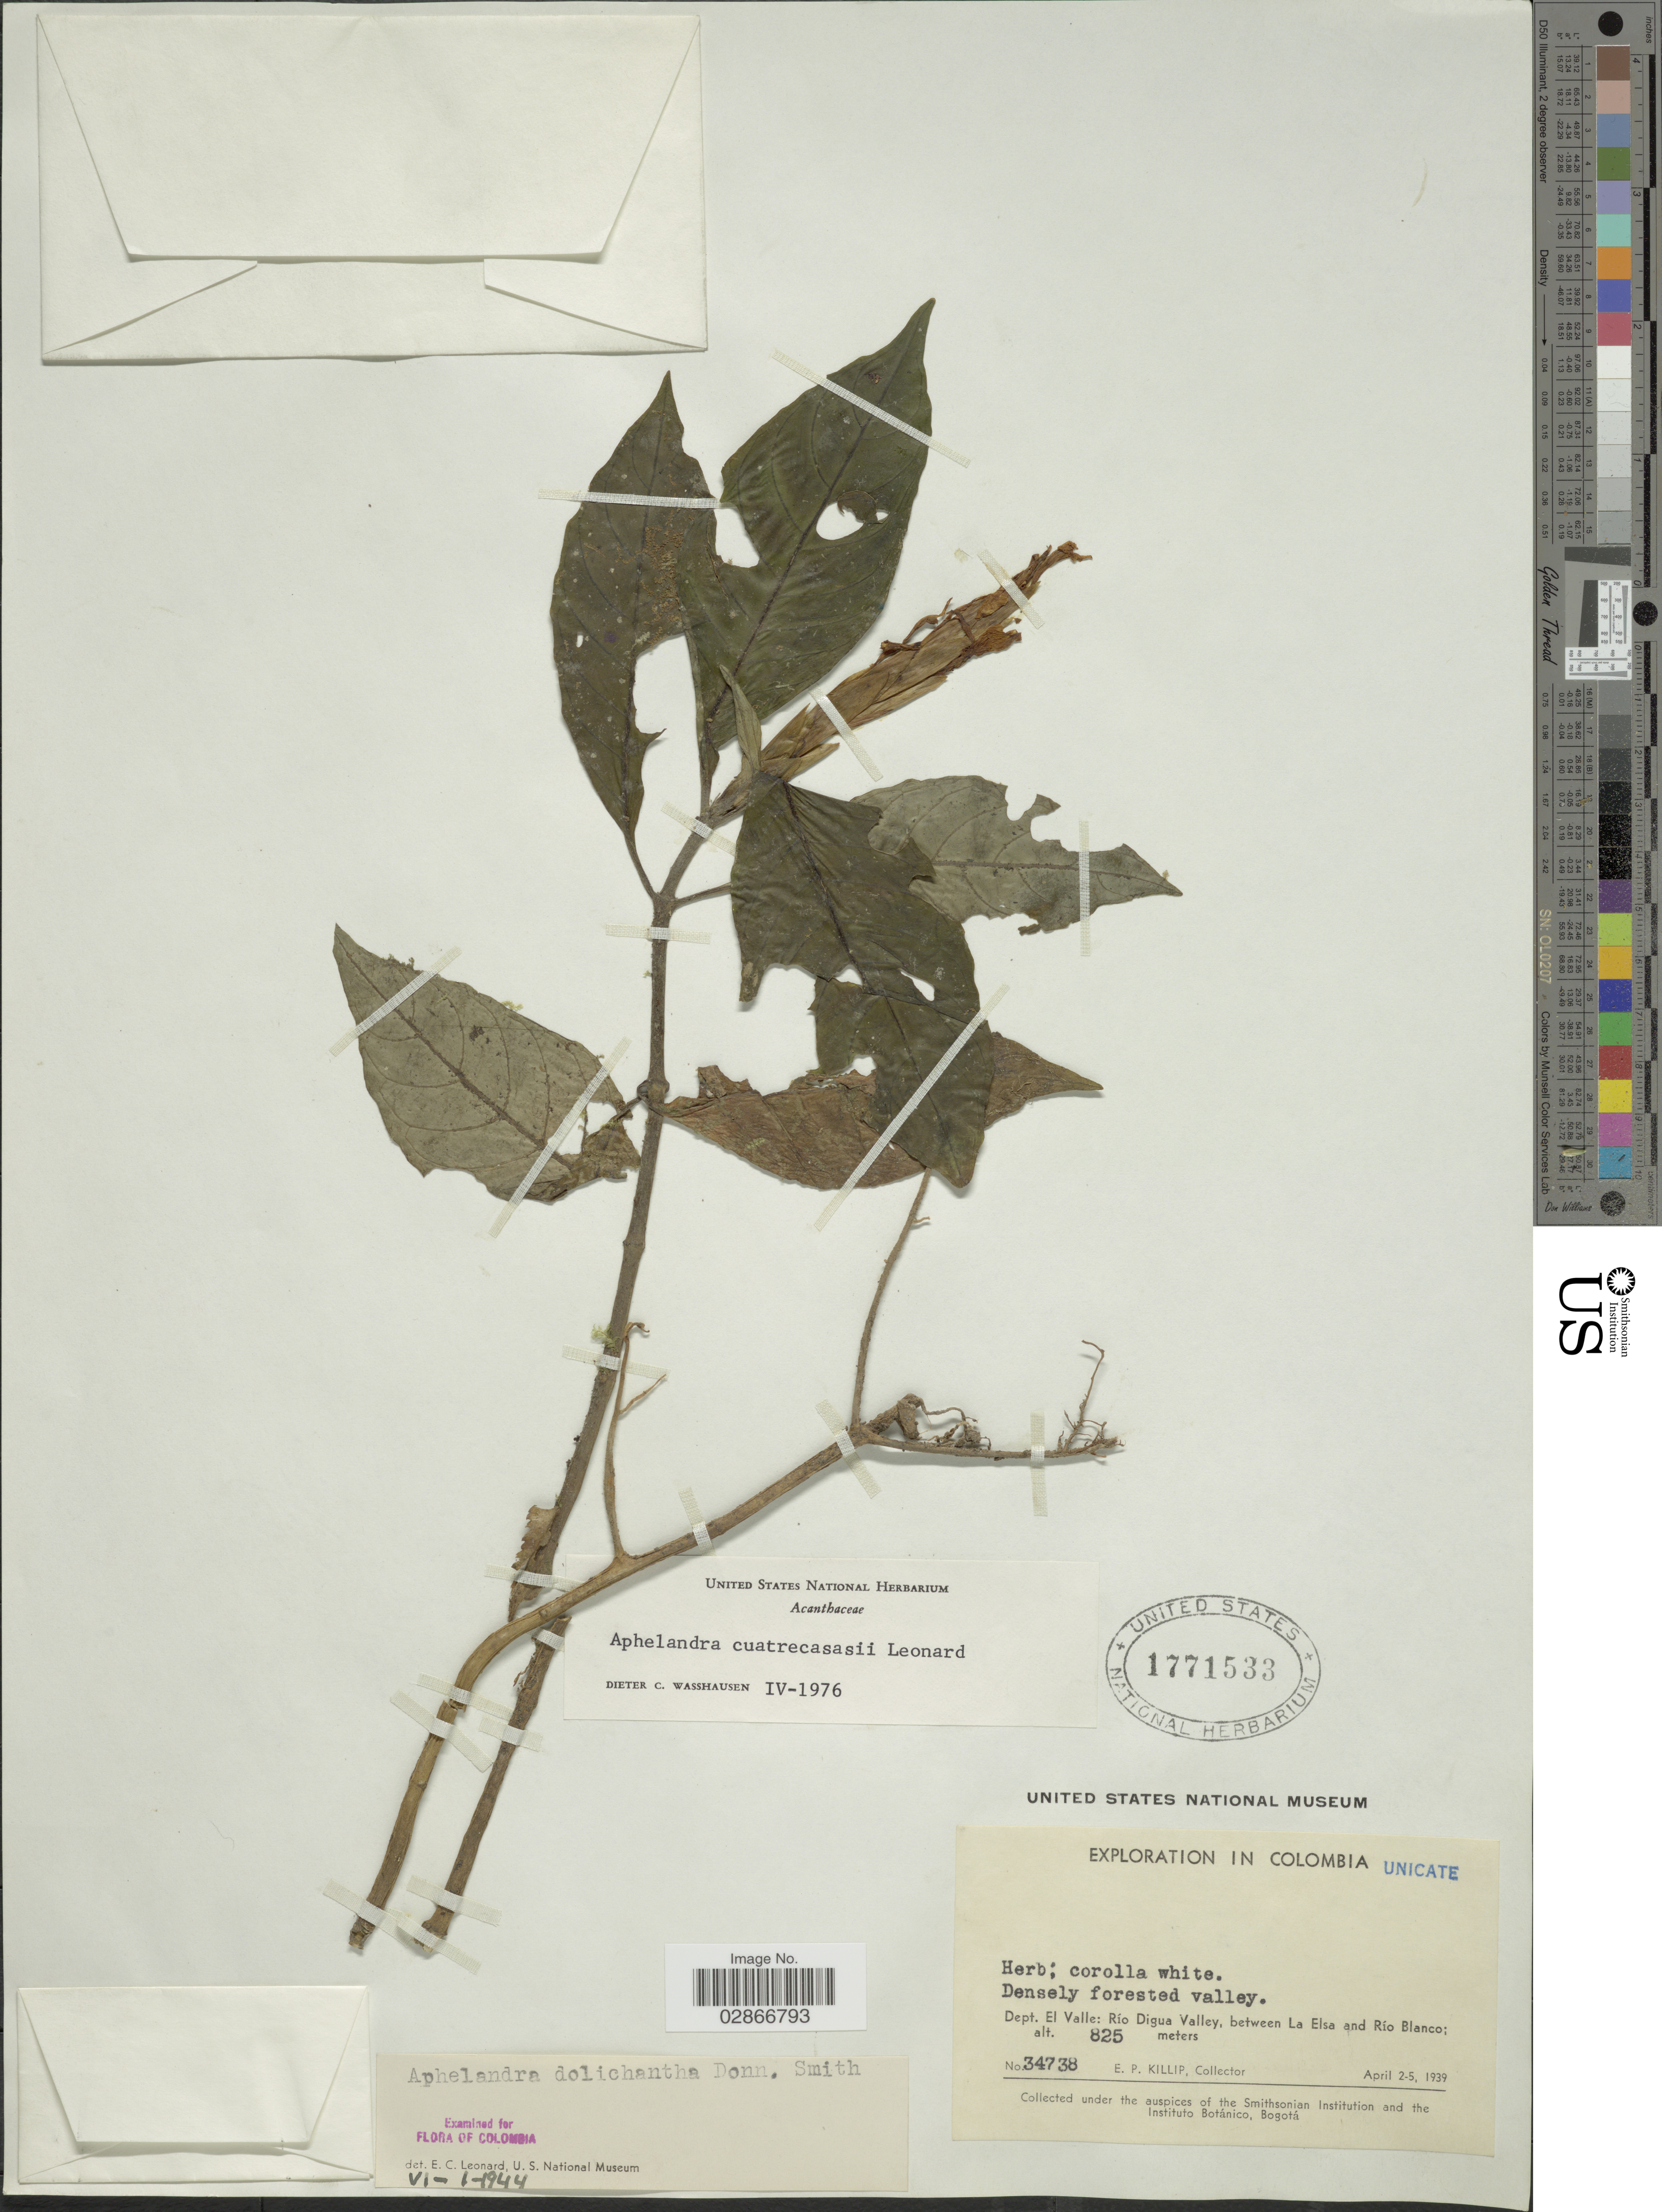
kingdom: Plantae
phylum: Tracheophyta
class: Magnoliopsida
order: Lamiales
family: Acanthaceae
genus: Aphelandra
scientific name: Aphelandra cuatrecasasii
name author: Leonard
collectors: E. P. Killip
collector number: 34738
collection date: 1939-04-02/1939-04-05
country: Colombia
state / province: Valle del Cauca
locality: Dept. El Valle: Río Digua Valley, between La Elsa and Río Blanco.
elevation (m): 825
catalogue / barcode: US 1771533